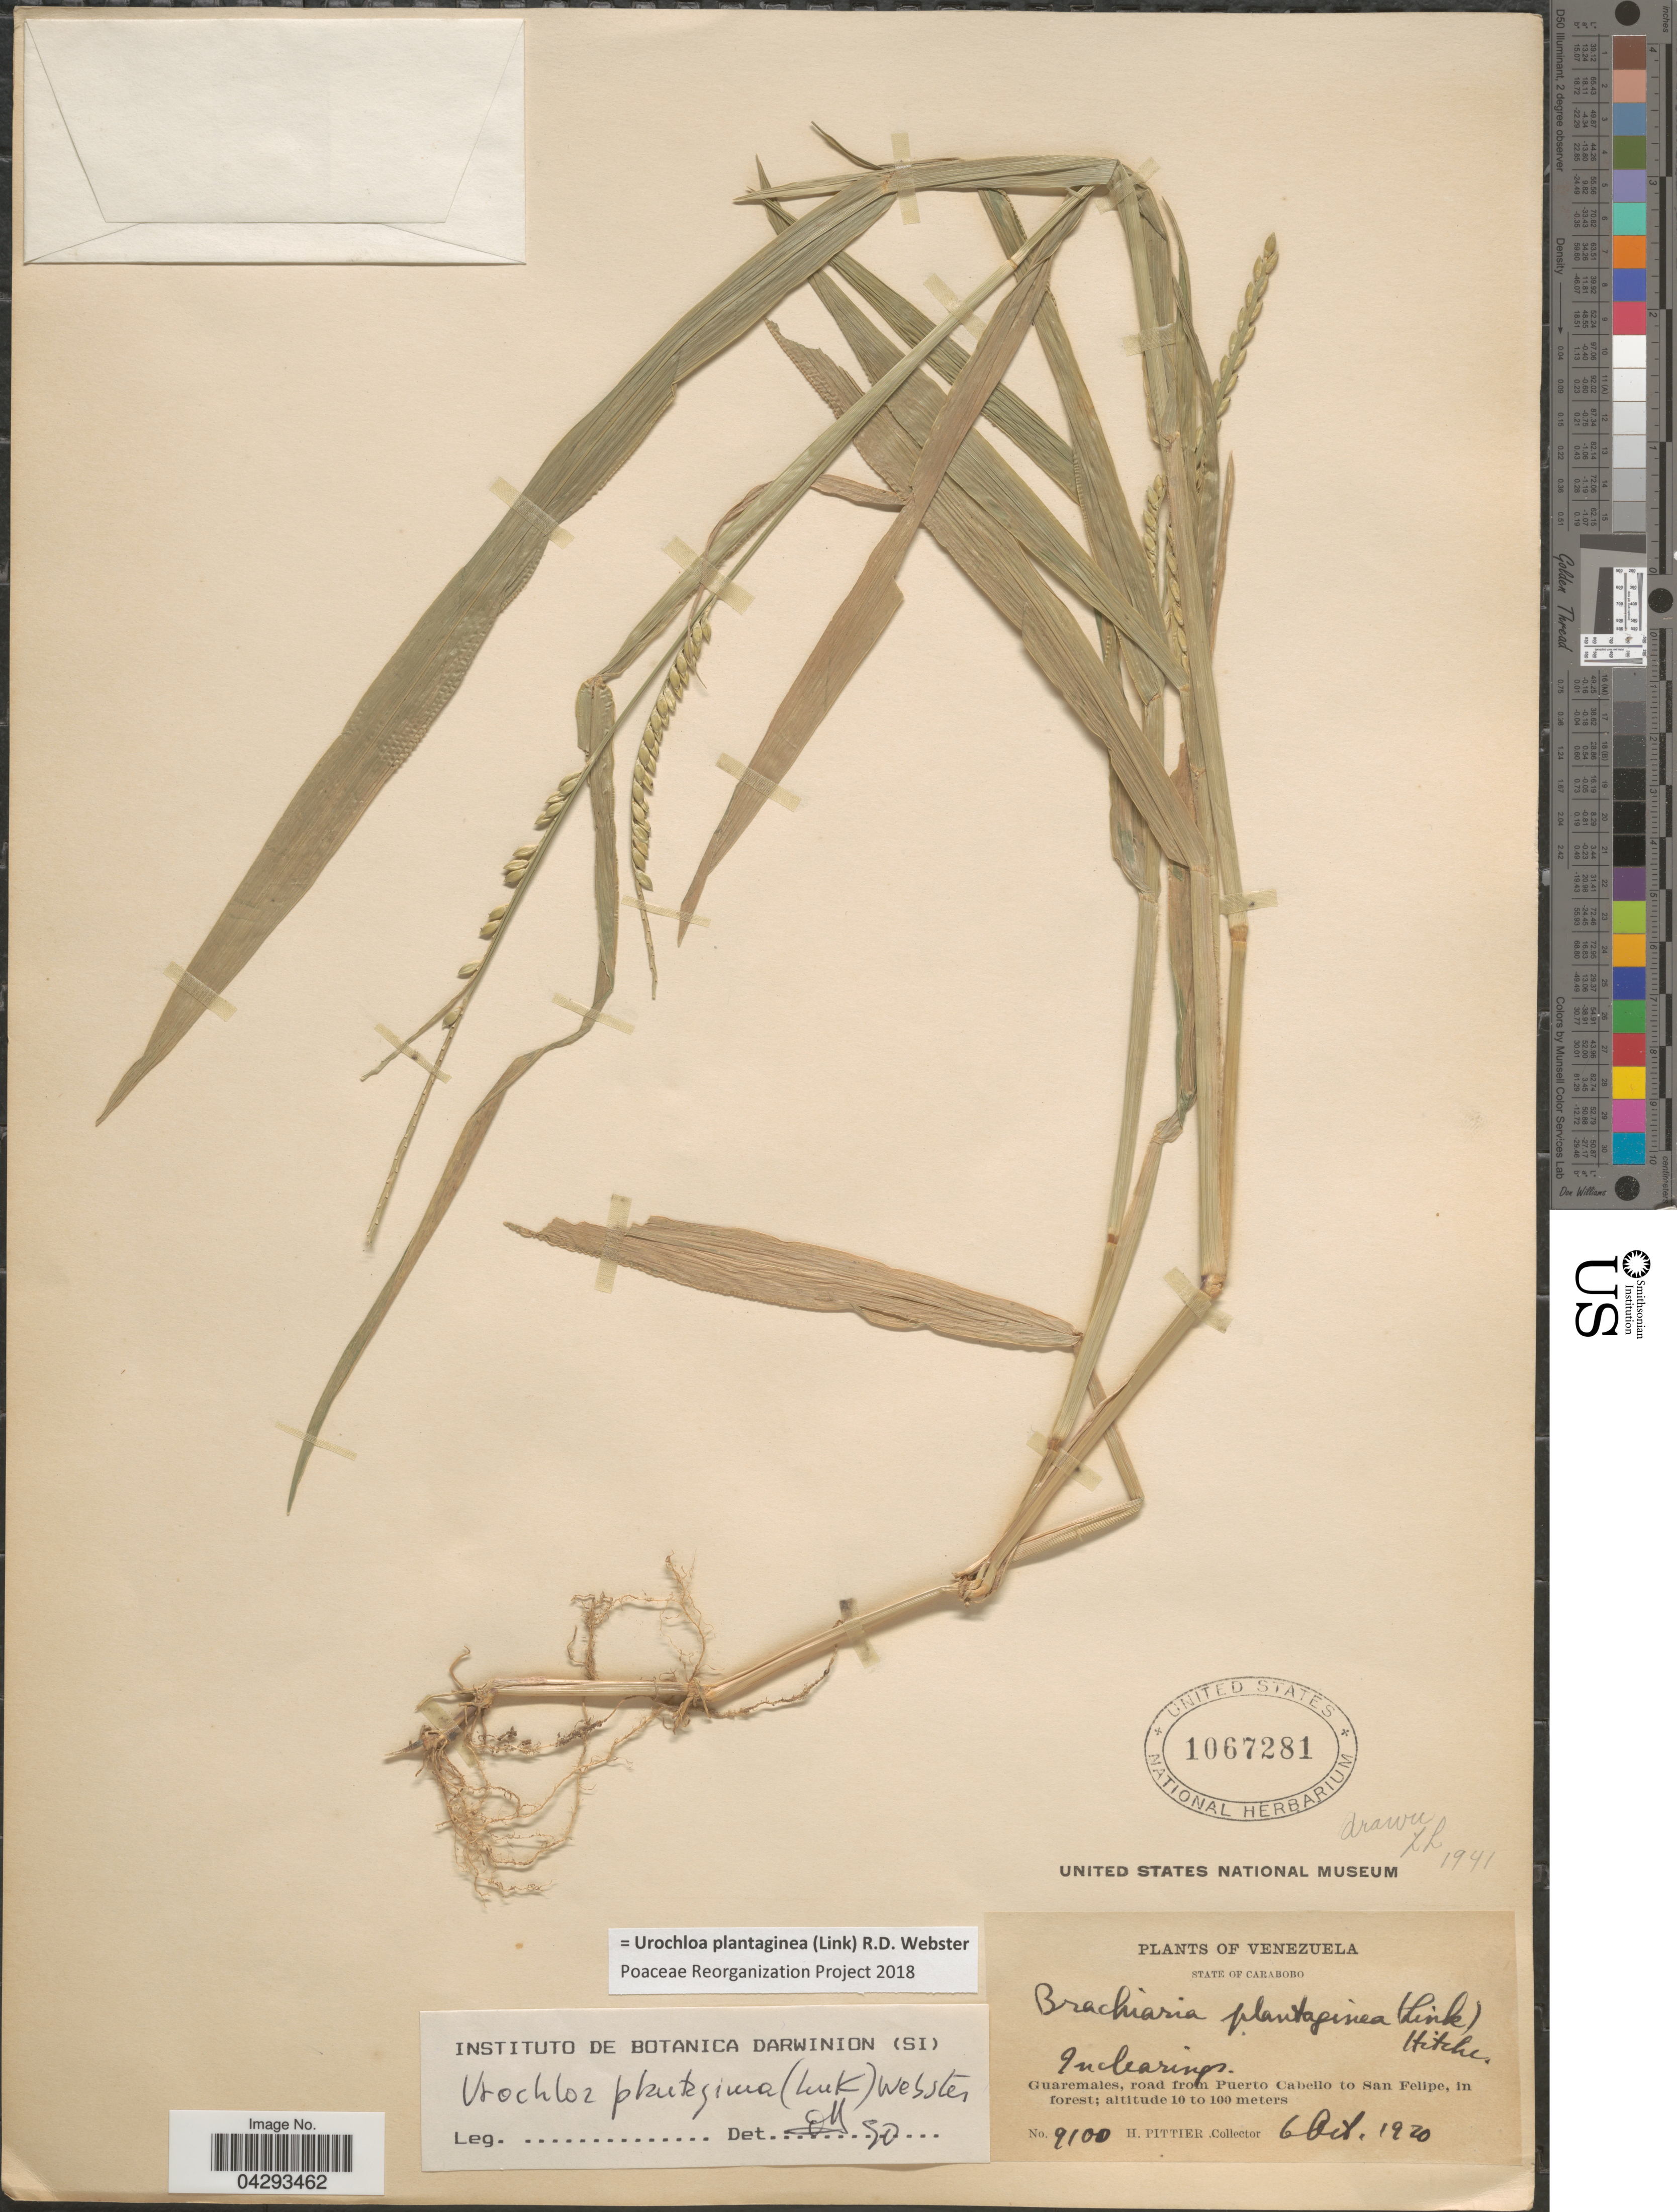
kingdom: Plantae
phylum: Tracheophyta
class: Liliopsida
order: Poales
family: Poaceae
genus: Urochloa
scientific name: Urochloa plantaginea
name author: (Link) R.D. Webster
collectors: H. F. Pittier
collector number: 9100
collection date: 1920-10-06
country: Venezuela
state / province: Carabobo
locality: Guaramales, road from Puerto Cabello to San Felipe.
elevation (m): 10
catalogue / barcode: US 1067281